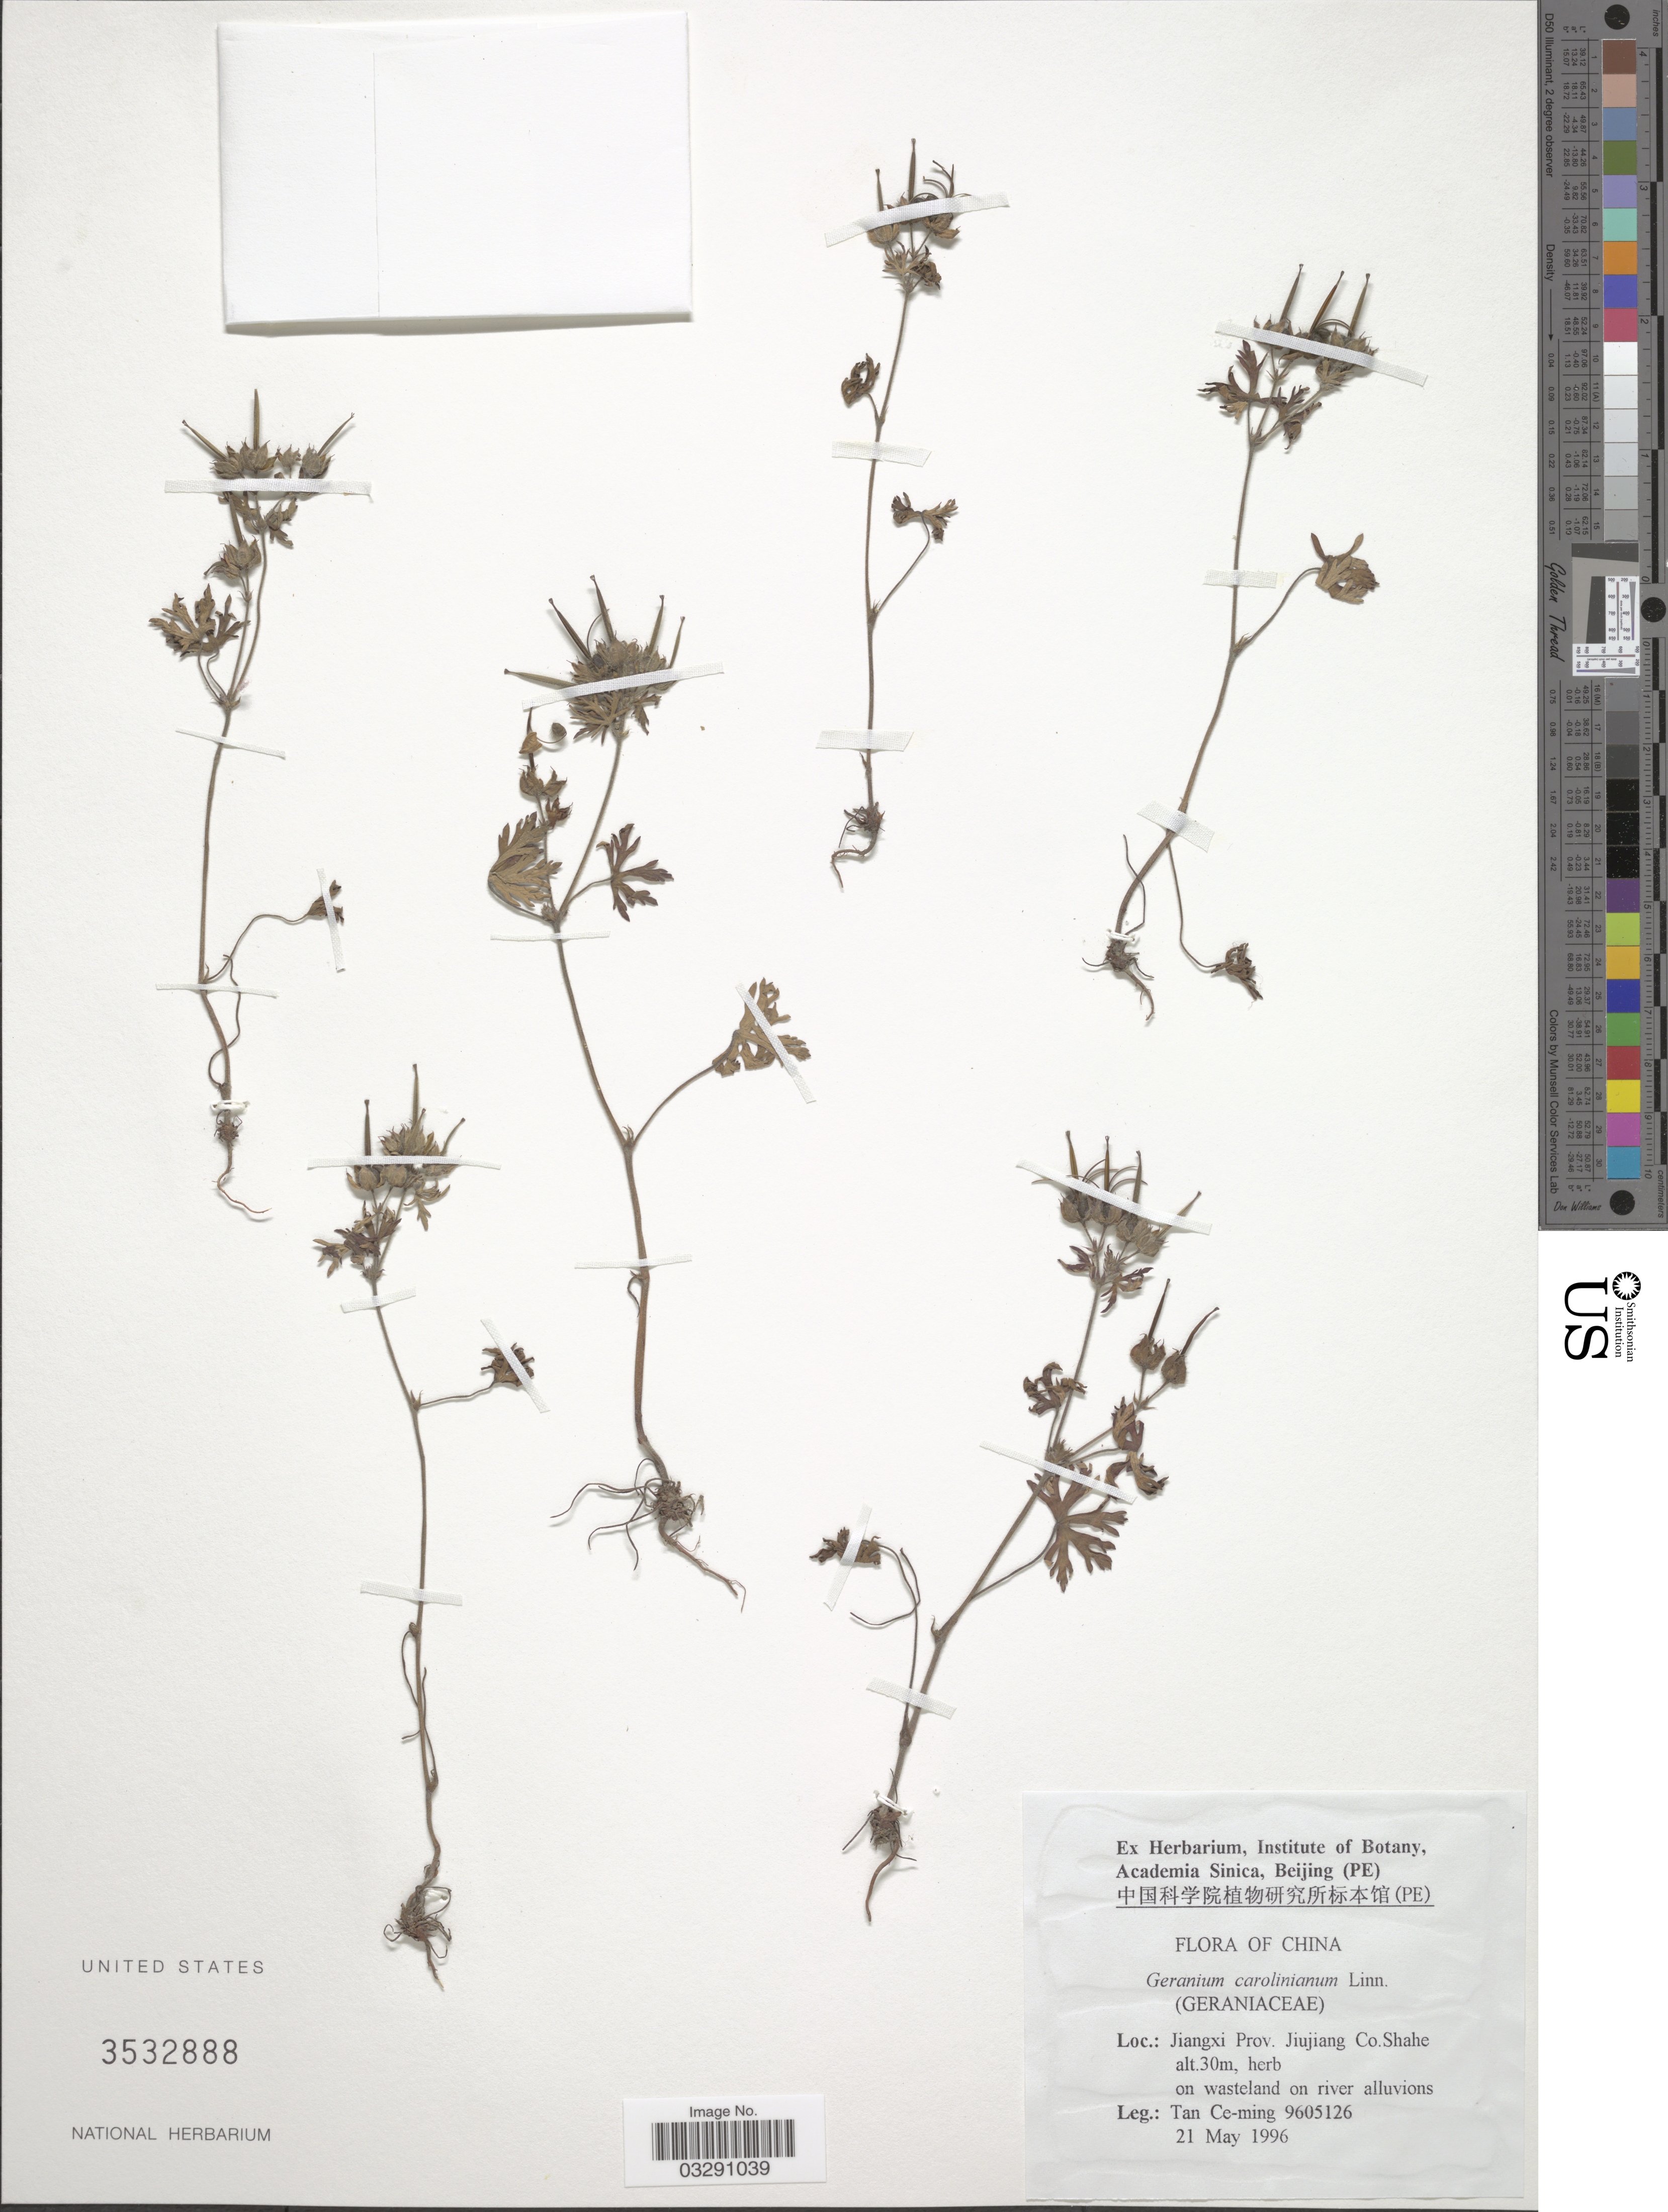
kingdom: Plantae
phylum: Tracheophyta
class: Magnoliopsida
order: Geraniales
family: Geraniaceae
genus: Geranium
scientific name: Geranium carolinianum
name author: L.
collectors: Tan Ce-Ming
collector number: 9605126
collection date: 1996-05-21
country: China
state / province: Jiangxi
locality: Jiangxi Prov. Jiujiang Co. Shahe.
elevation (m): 30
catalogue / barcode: US 3532888